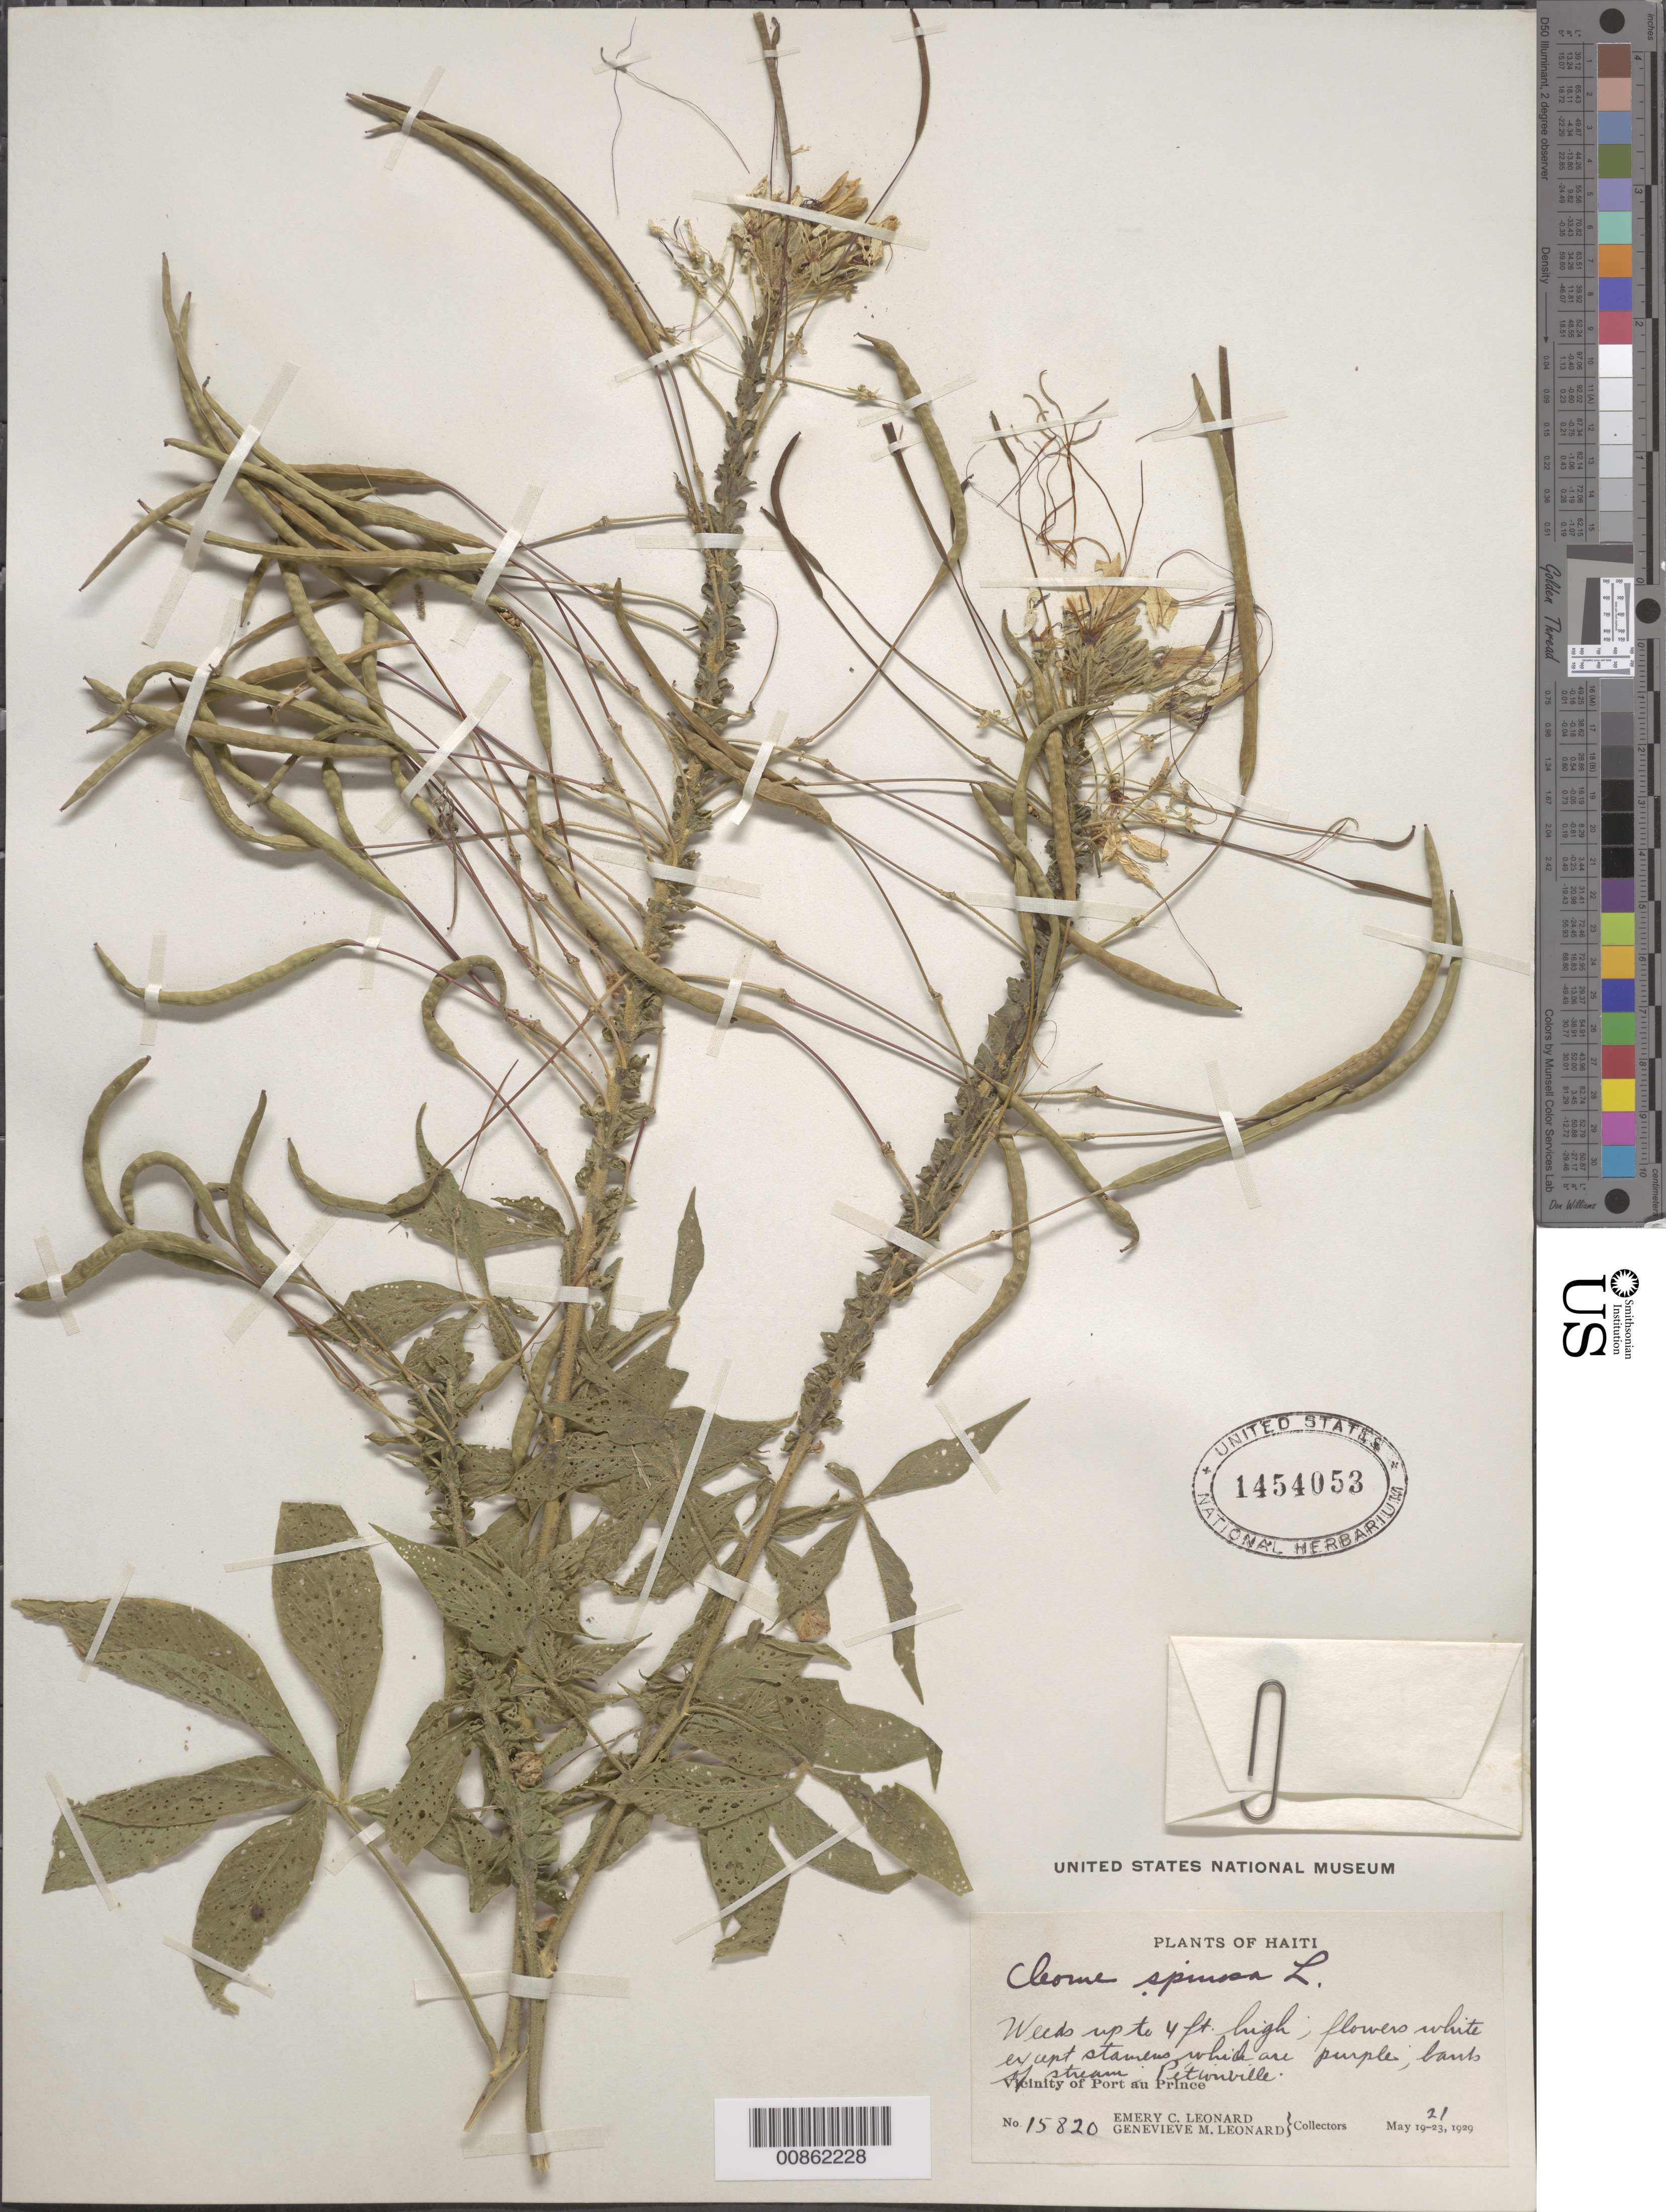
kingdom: Plantae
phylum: Tracheophyta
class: Magnoliopsida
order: Brassicales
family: Cleomaceae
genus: Tarenaya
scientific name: Tarenaya spinosa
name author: (Jacq.) Raf.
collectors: E. C. Leonard & G. M. Leonard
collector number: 15820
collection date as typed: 21 May 1929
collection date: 1929-05-21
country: Haiti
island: Hispaniola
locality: Vicinity of Port au Prince; banks of stream; Pétionville.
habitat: Banks of stream.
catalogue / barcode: US 1454053